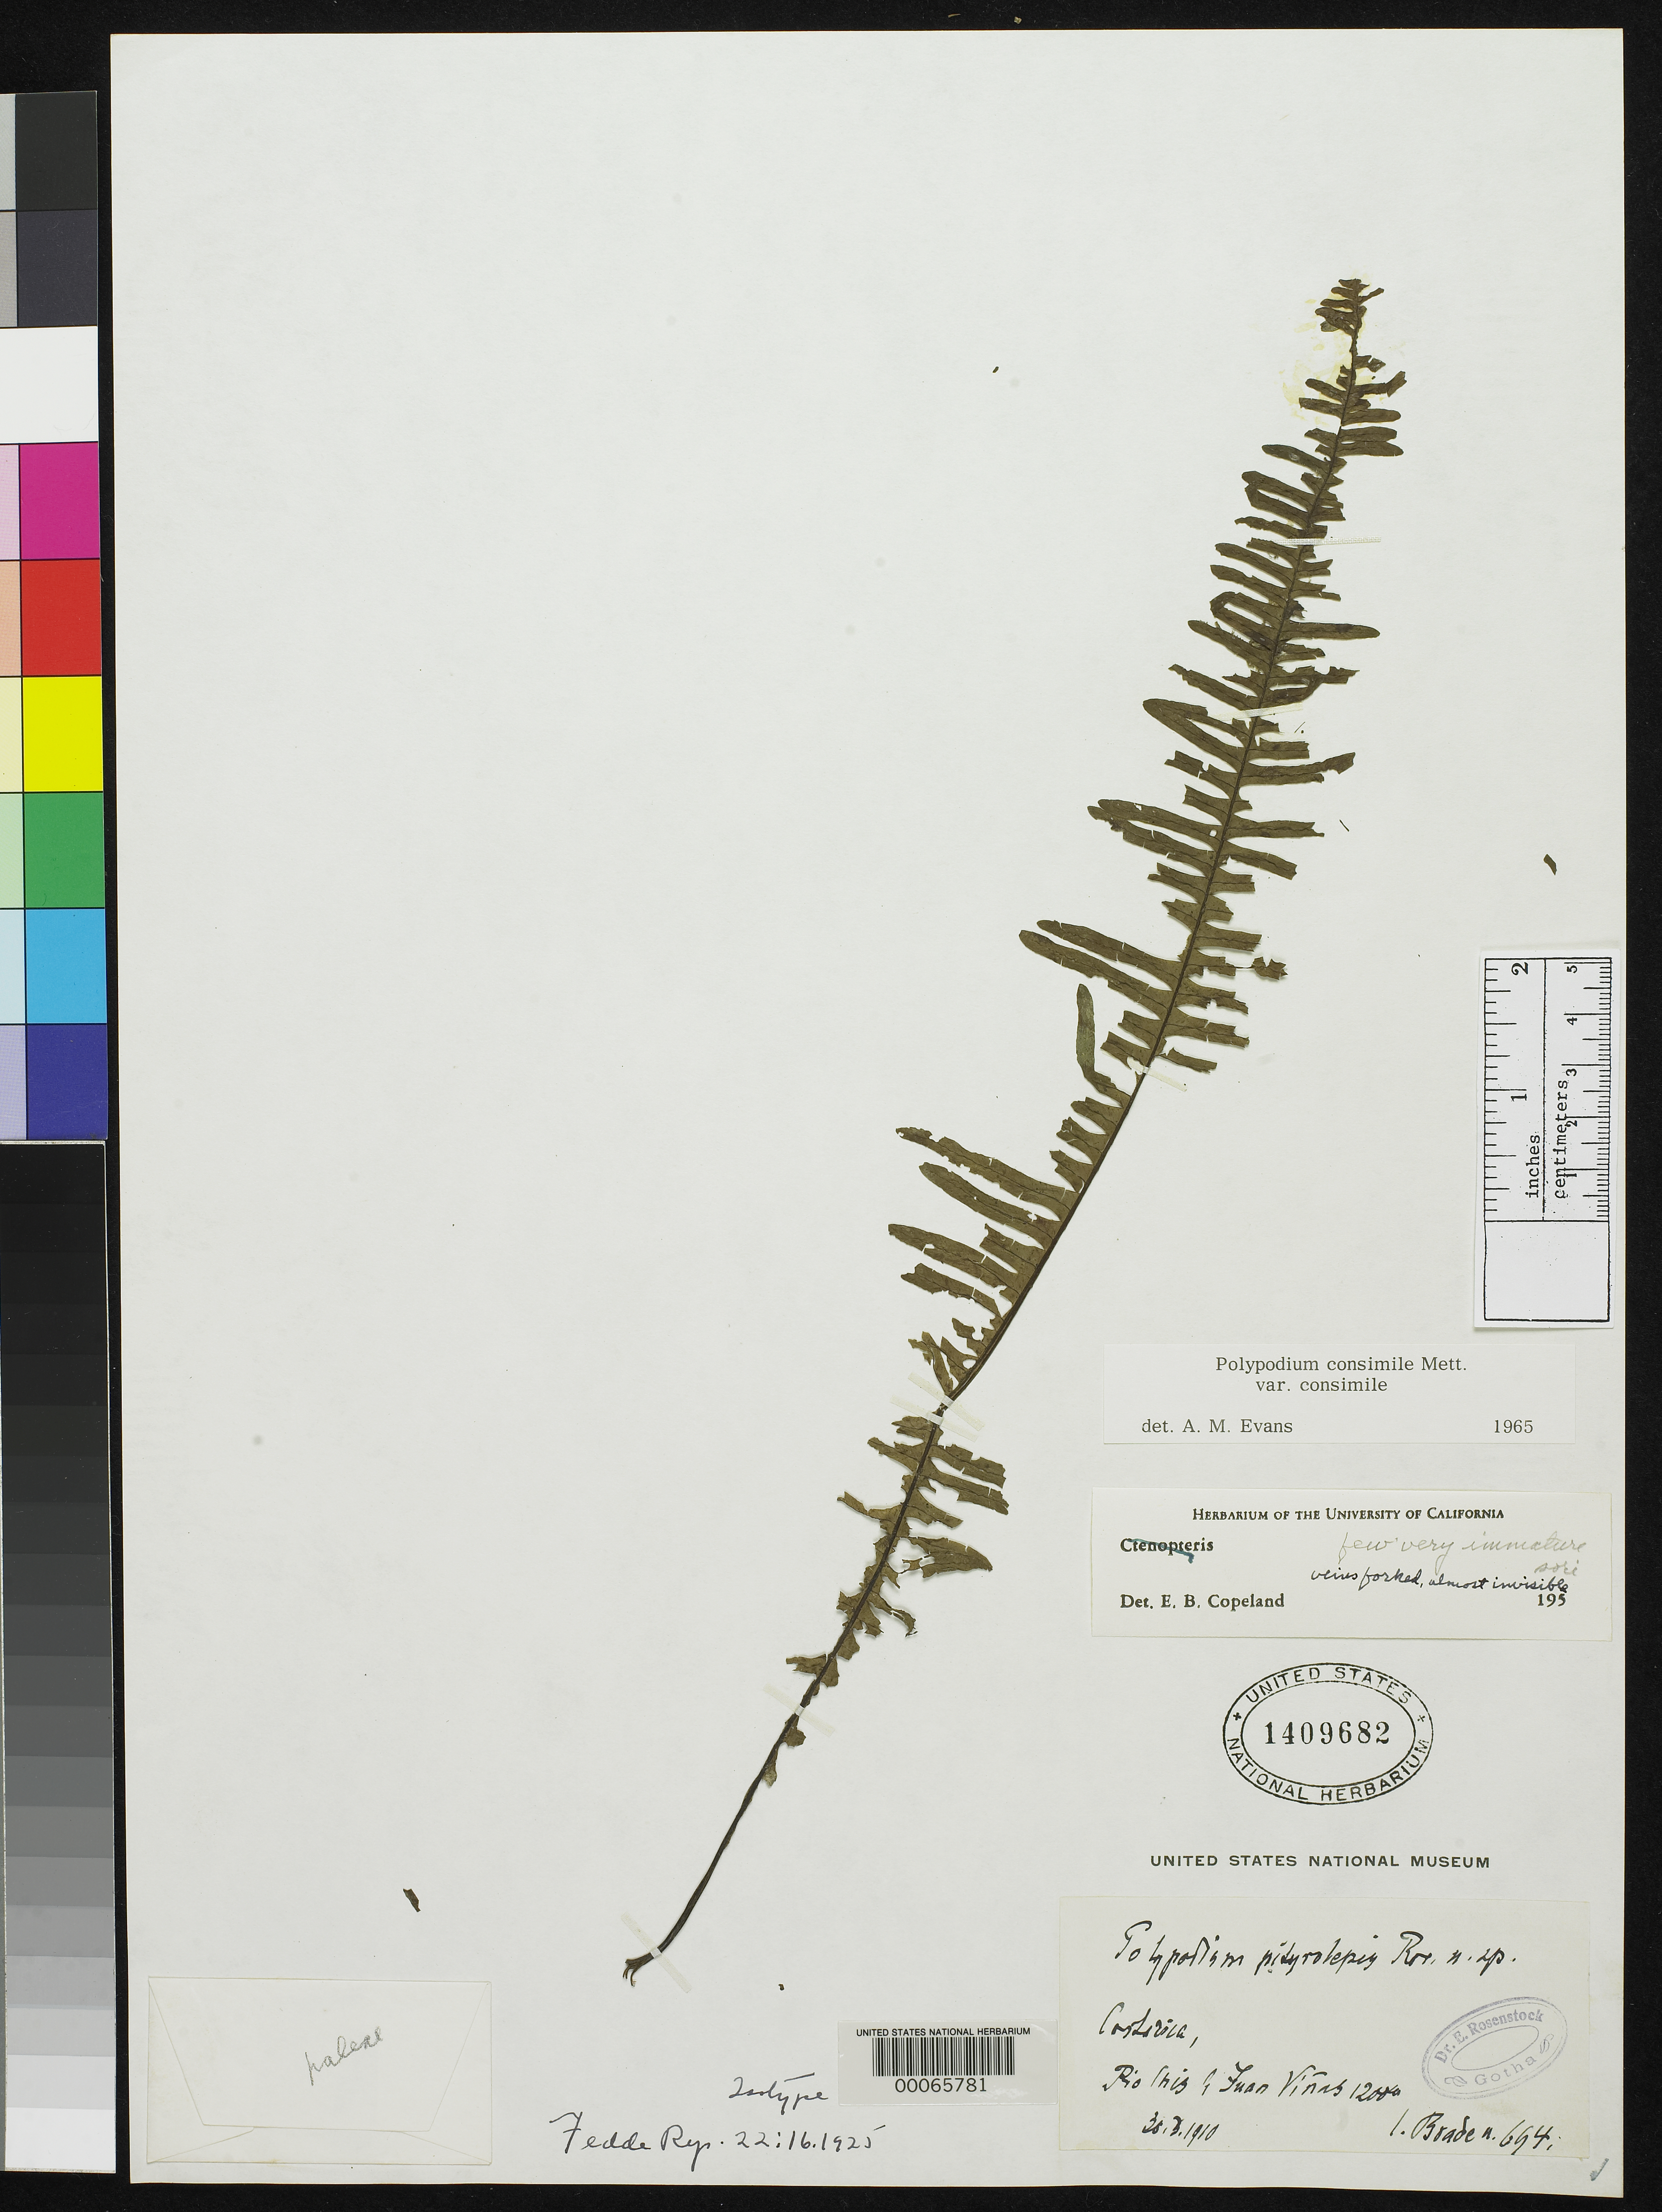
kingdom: Plantae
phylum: Tracheophyta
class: Polypodiopsida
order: Polypodiales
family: Polypodiaceae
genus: Polypodium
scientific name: Polypodium pityrolepis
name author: Rosenst.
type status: Isotype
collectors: A. C. Brade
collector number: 694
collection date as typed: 30 Mar 1910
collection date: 1910-03-30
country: Costa Rica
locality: Rio Chis bei Juan Vinas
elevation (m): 1200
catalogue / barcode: US 1409682